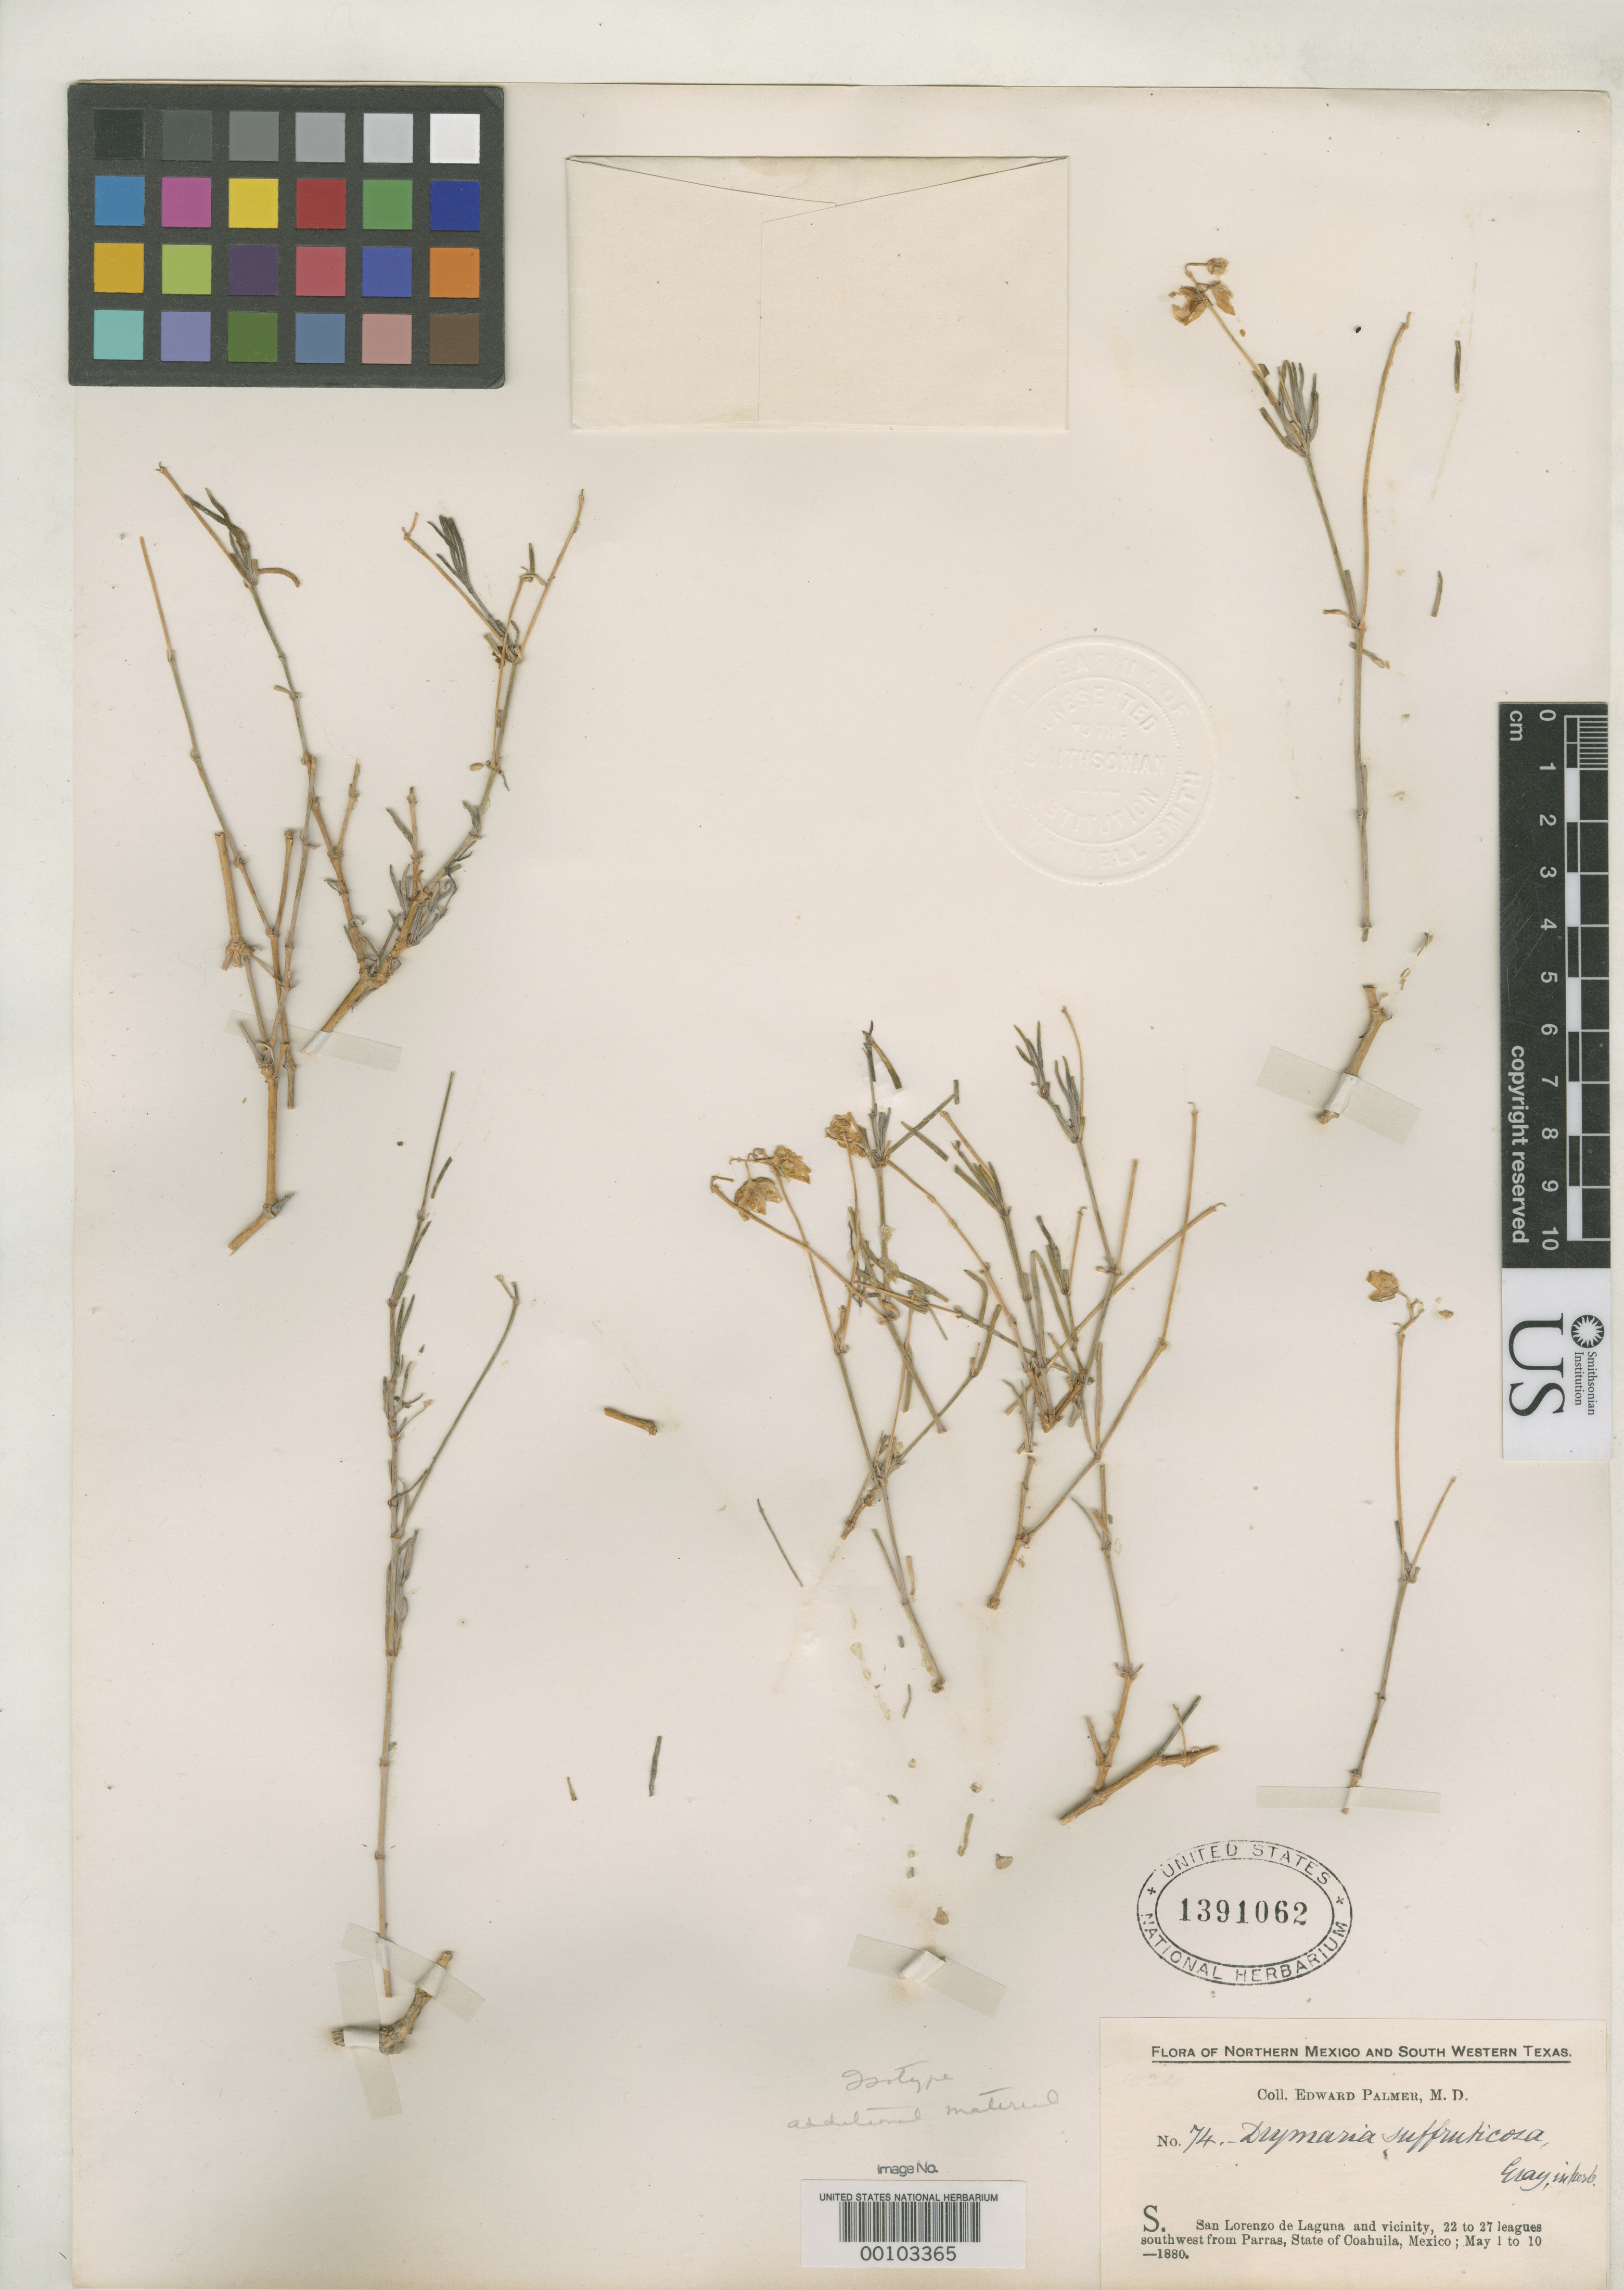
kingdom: Plantae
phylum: Tracheophyta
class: Magnoliopsida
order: Caryophyllales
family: Caryophyllaceae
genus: Drymaria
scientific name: Drymaria suffruticosa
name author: A. Gray ex S. Watson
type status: Type Collection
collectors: E. Palmer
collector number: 74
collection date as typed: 01 May 1880 to 10 May 1880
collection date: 1880-05-01/1880-05-10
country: Mexico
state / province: Coahuila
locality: San Lorenzo de Laguna and vicinity, 22 to 27 leagues SW from Parras.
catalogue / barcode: US 1391062